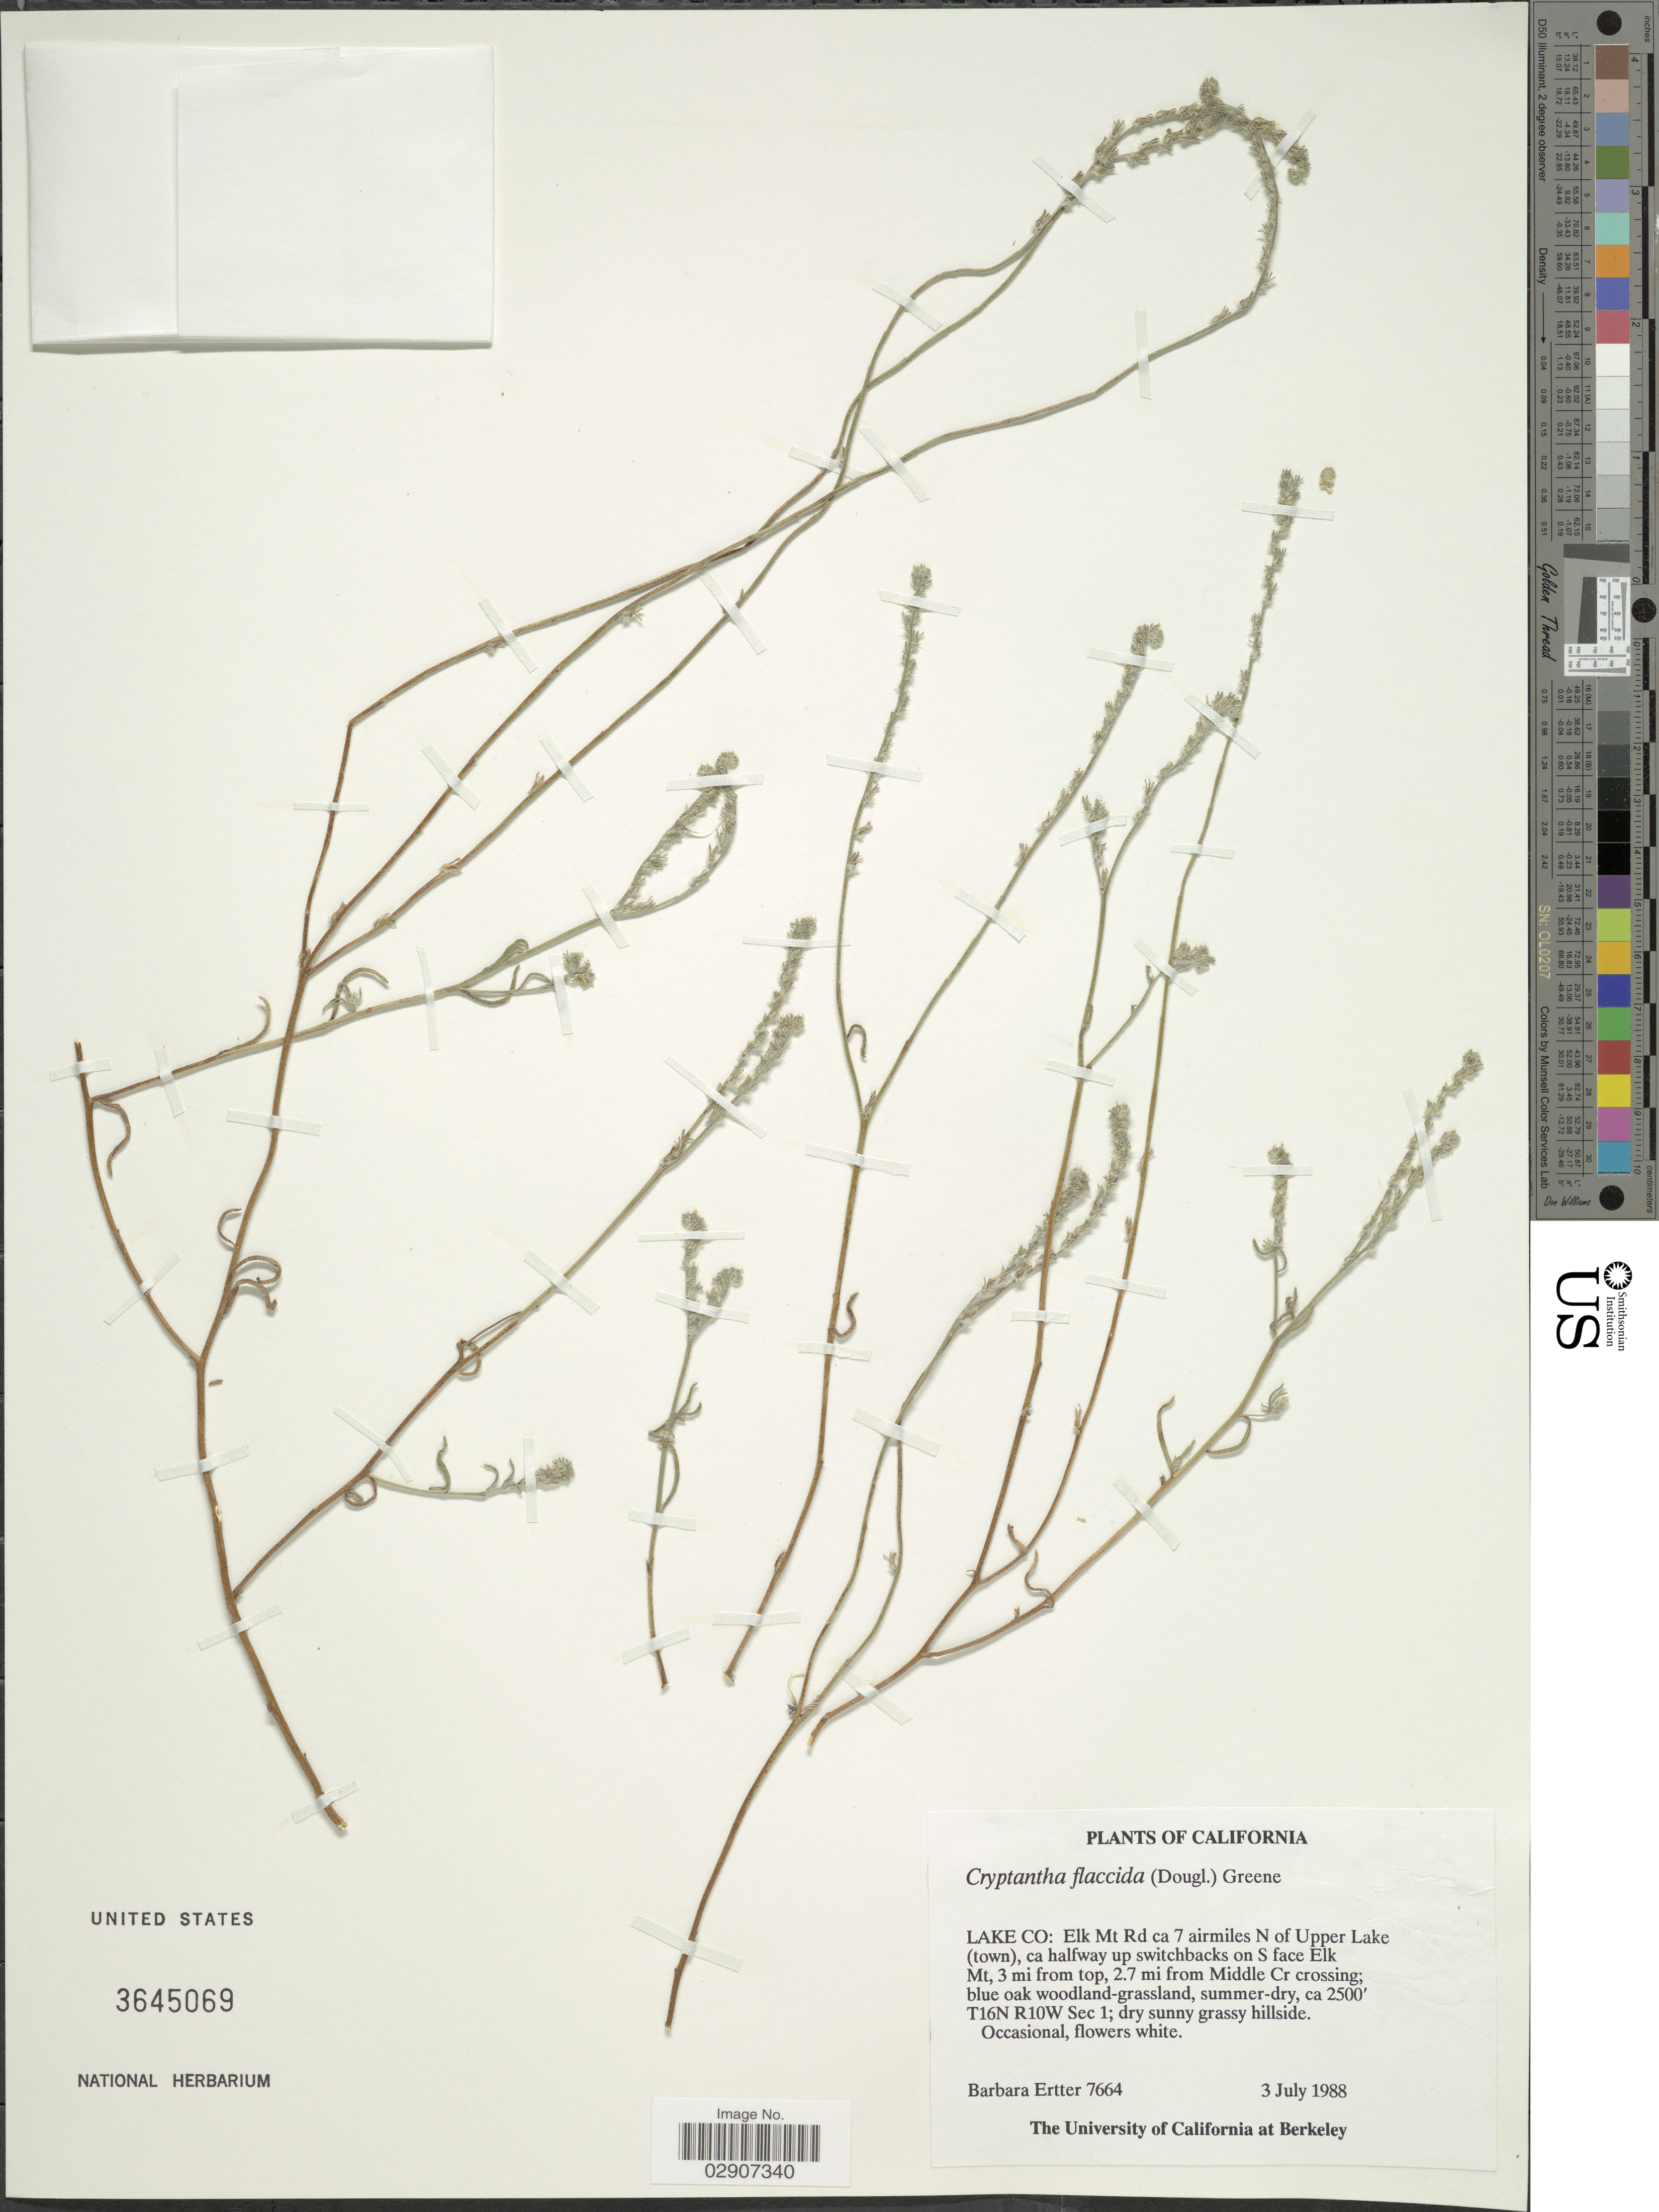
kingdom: Plantae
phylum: Tracheophyta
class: Magnoliopsida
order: Boraginales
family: Boraginaceae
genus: Cryptantha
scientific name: Cryptantha flaccida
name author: (Douglas ex Lehm.) Greene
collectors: B. Ertter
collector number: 7664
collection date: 1988-07-03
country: United States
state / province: California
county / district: Lake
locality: Lake Co: Elk Mt Rd ca 7 airmiles N of Upper Lake (town), ca halfway up switchbacks on S face Elk Mt, 3 mi from top, 2.7 mi from Middle Cr crossing, T16N R10W Sec 1.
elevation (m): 762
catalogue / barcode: US 3645069